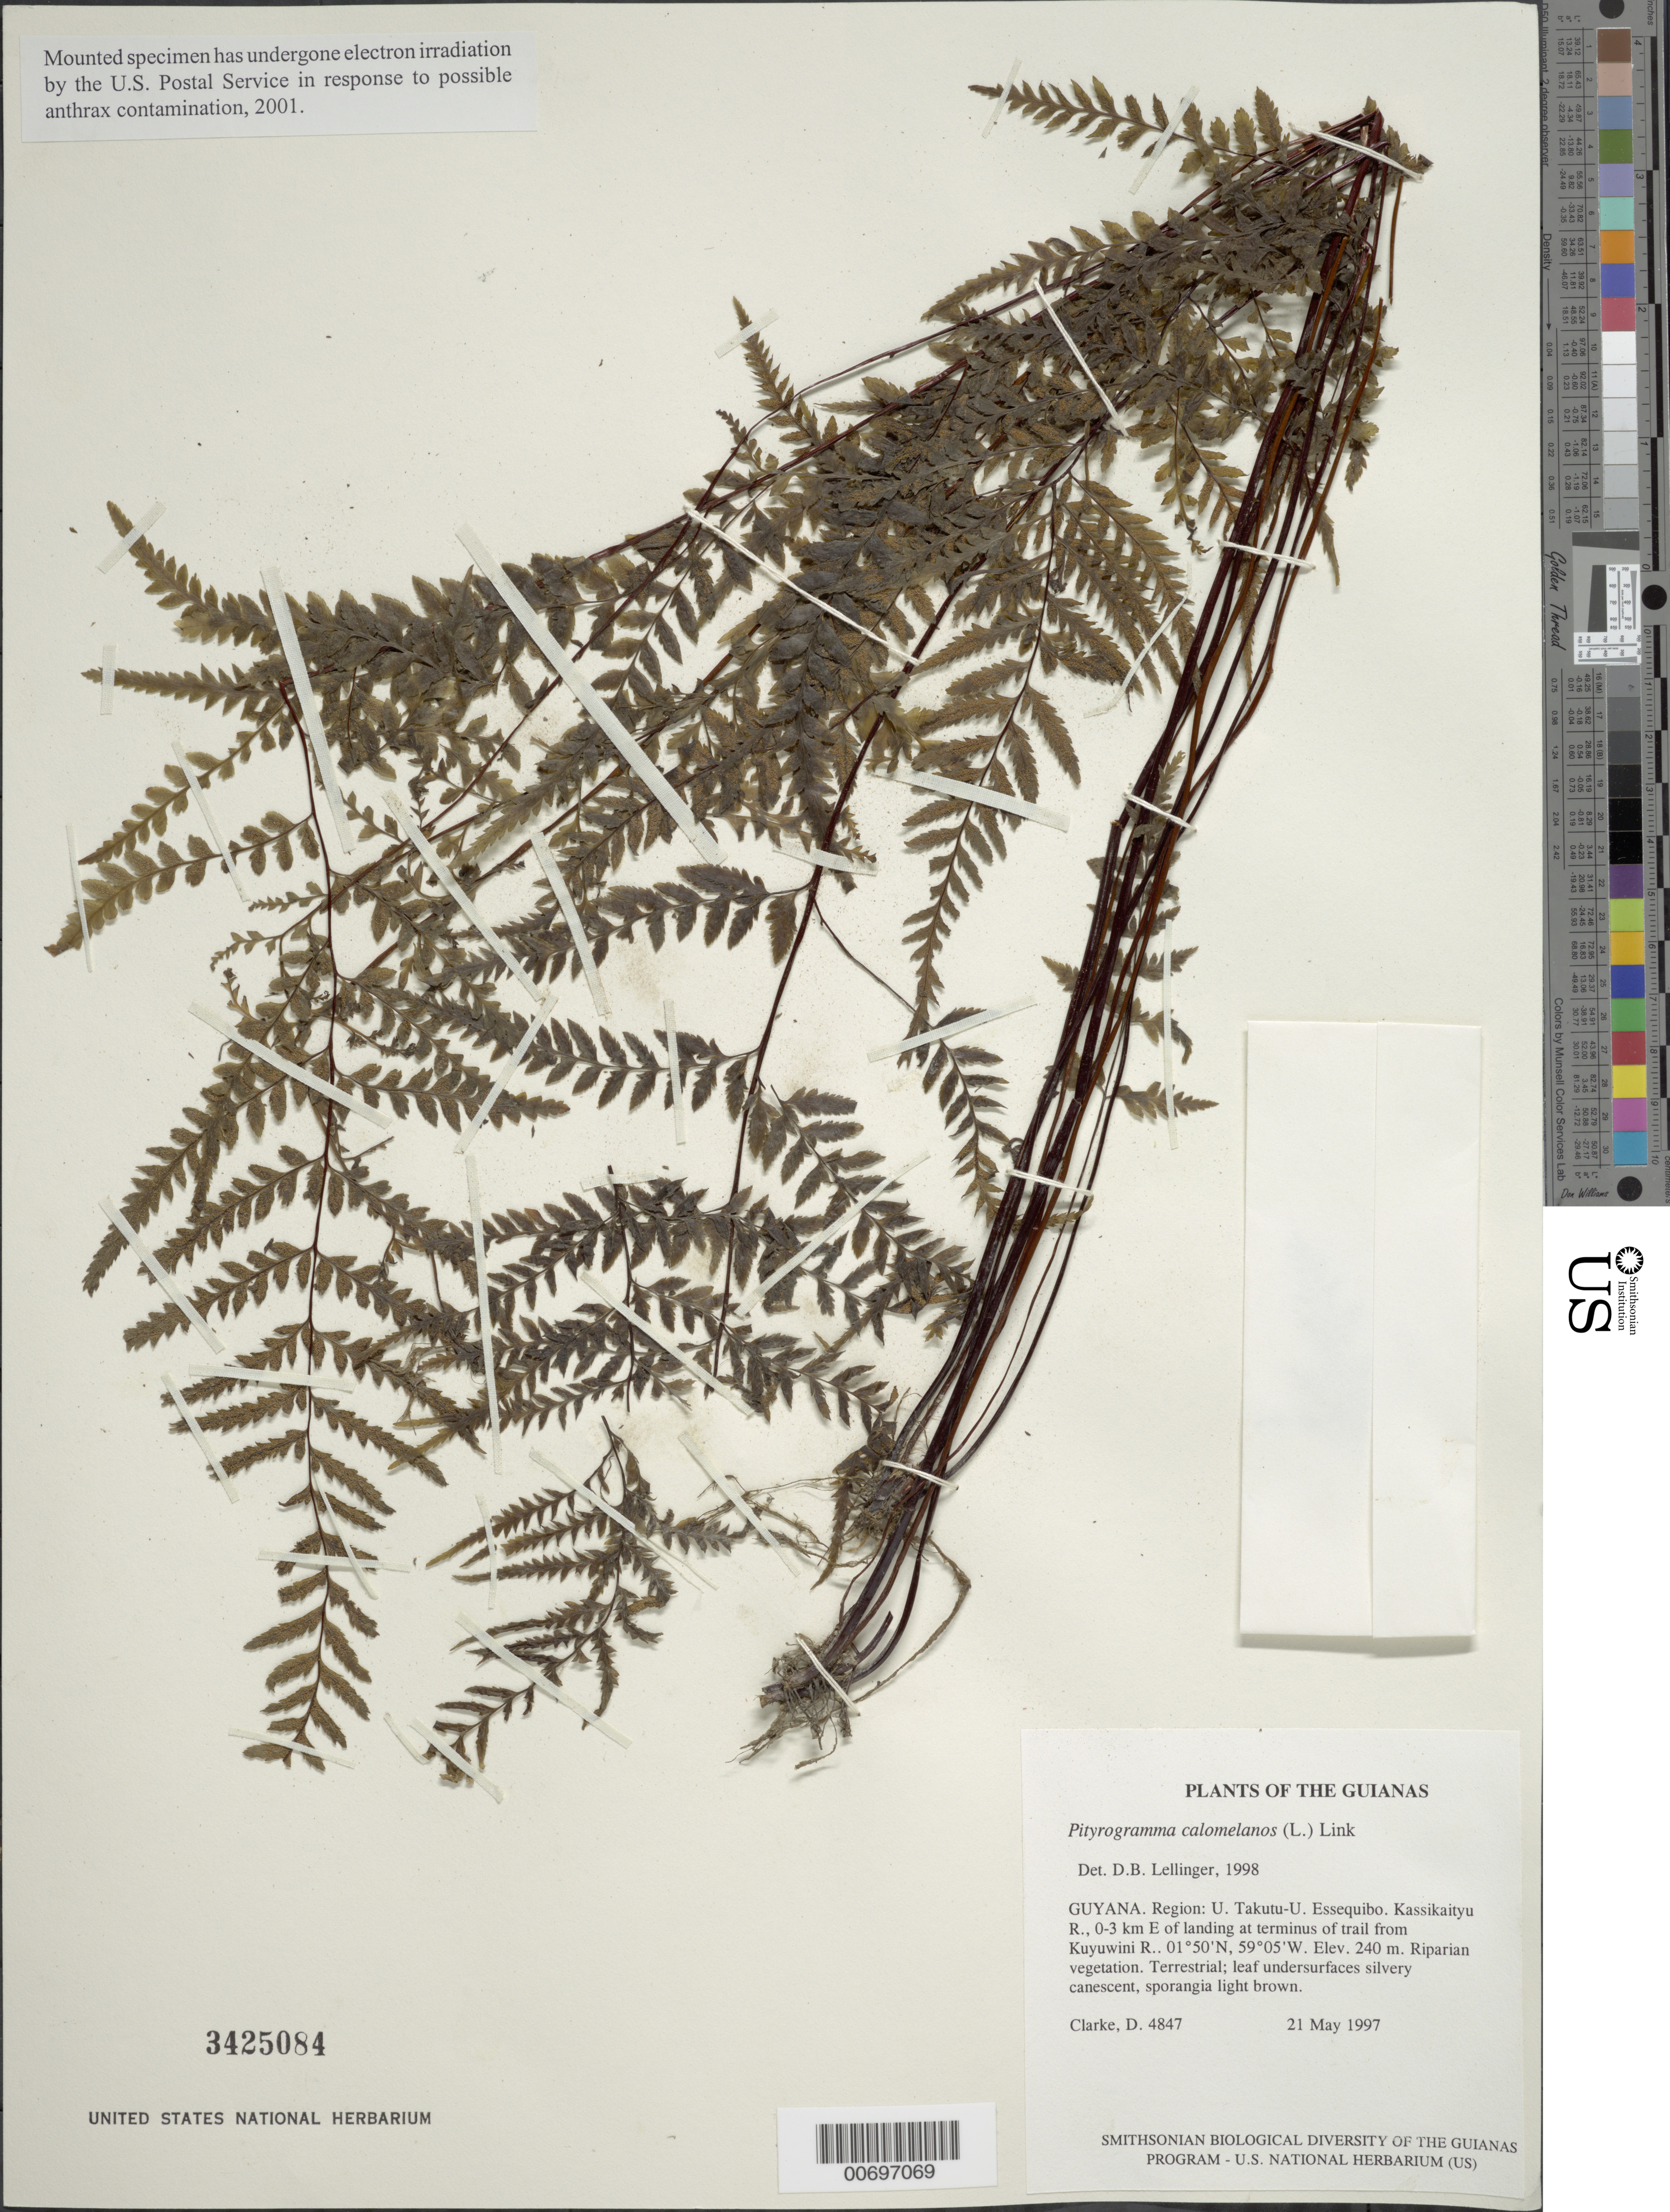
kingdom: Plantae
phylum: Tracheophyta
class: Polypodiopsida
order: Polypodiales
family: Pteridaceae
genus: Pityrogramma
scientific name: Pityrogramma calomelanos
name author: (L.) Link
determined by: Lellinger, David B., (BOT), Smithsonian Institution - National Museum of Natural History (UNITED STATES)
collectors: H. D. Clarke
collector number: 4847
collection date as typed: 21 May 1997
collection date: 1997-05-21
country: Guyana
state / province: U. Takutu-U. Essequibo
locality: Kassikaityu R., 0-3 km E of landing at terminus of trail from Kuyuwini R.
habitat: Riparian vegetation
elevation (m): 240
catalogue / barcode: US 3425084